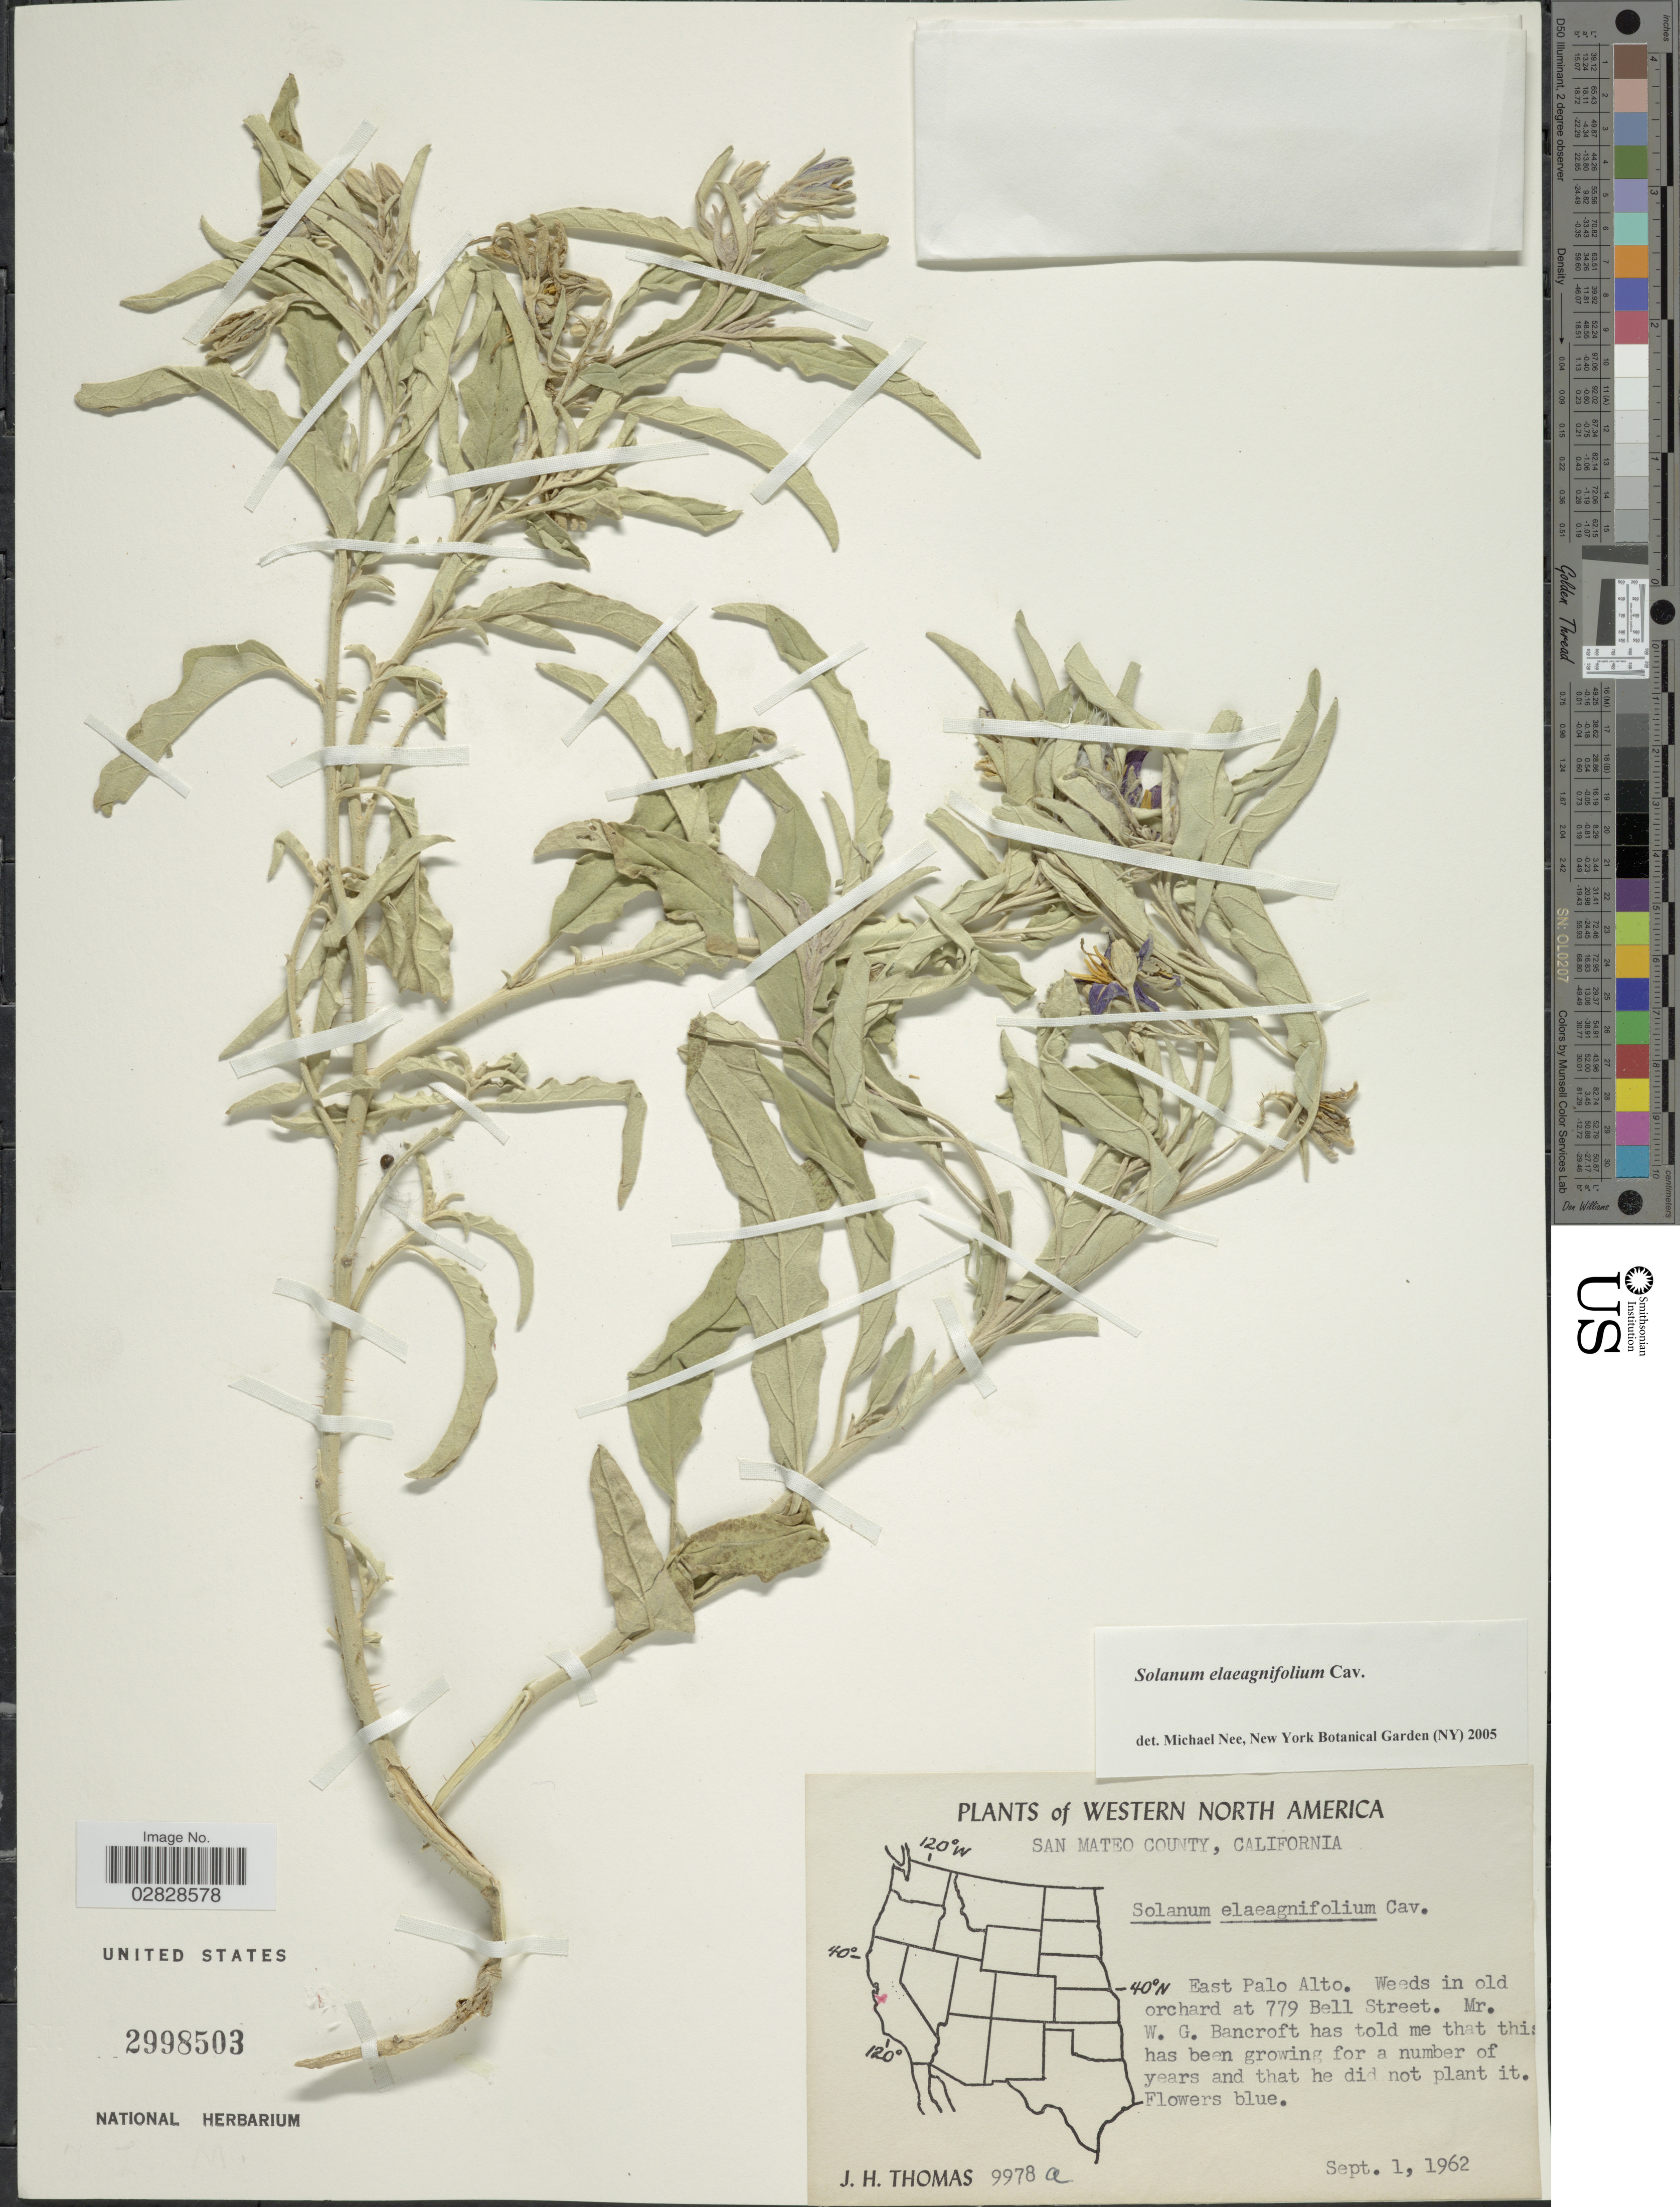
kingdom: Plantae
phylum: Tracheophyta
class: Magnoliopsida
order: Solanales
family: Solanaceae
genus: Solanum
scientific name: Solanum elaeagnifolium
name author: Cav.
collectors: J. H. Thomas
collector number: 9978a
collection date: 1962-09-01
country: United States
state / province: California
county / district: San Mateo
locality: San Mateo County. East Palo Alto. Weeds in old orchard at 779 Bell Street.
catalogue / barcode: US 2998503